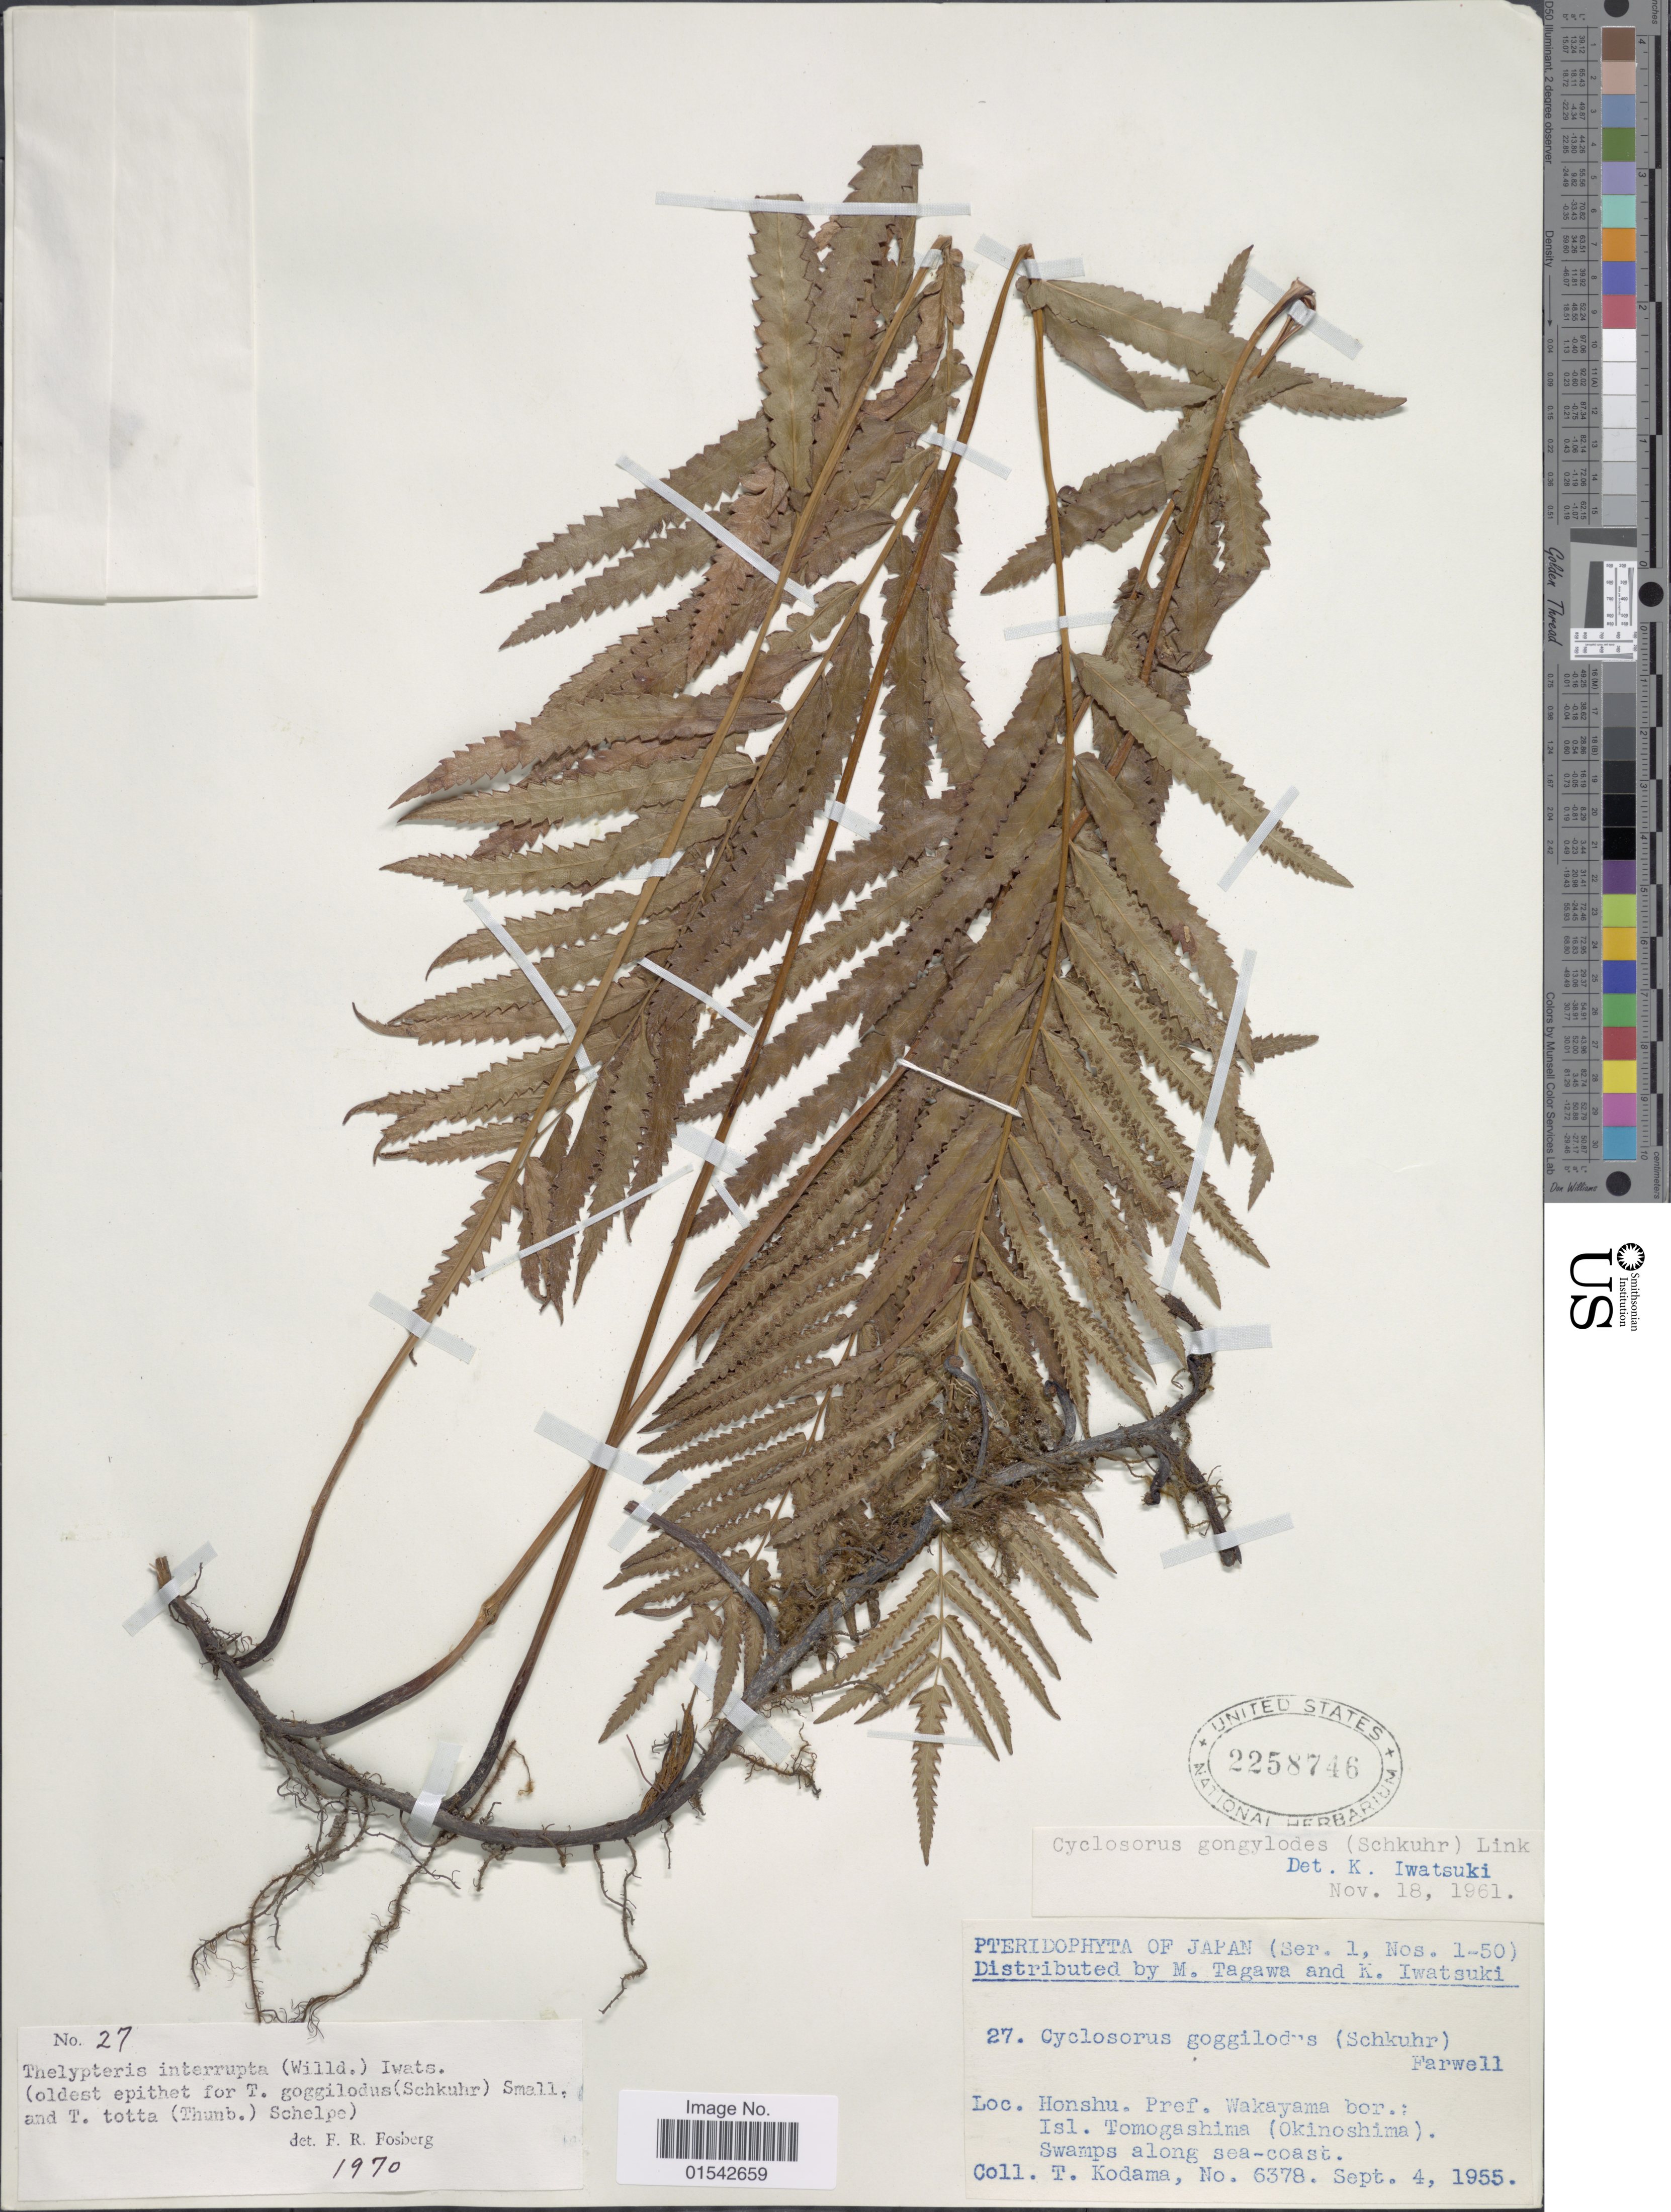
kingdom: Plantae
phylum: Tracheophyta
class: Polypodiopsida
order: Polypodiales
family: Thelypteridaceae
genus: Cyclosorus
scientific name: Cyclosorus interruptus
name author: (Willd.) H. Itô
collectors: S. Kodama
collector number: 6378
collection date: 1955-09-04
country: Japan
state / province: Wakayama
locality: Honshu. Pref. Wakayama bor.: Isl. Tomogashima (Okinoshima)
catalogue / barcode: US 2258746